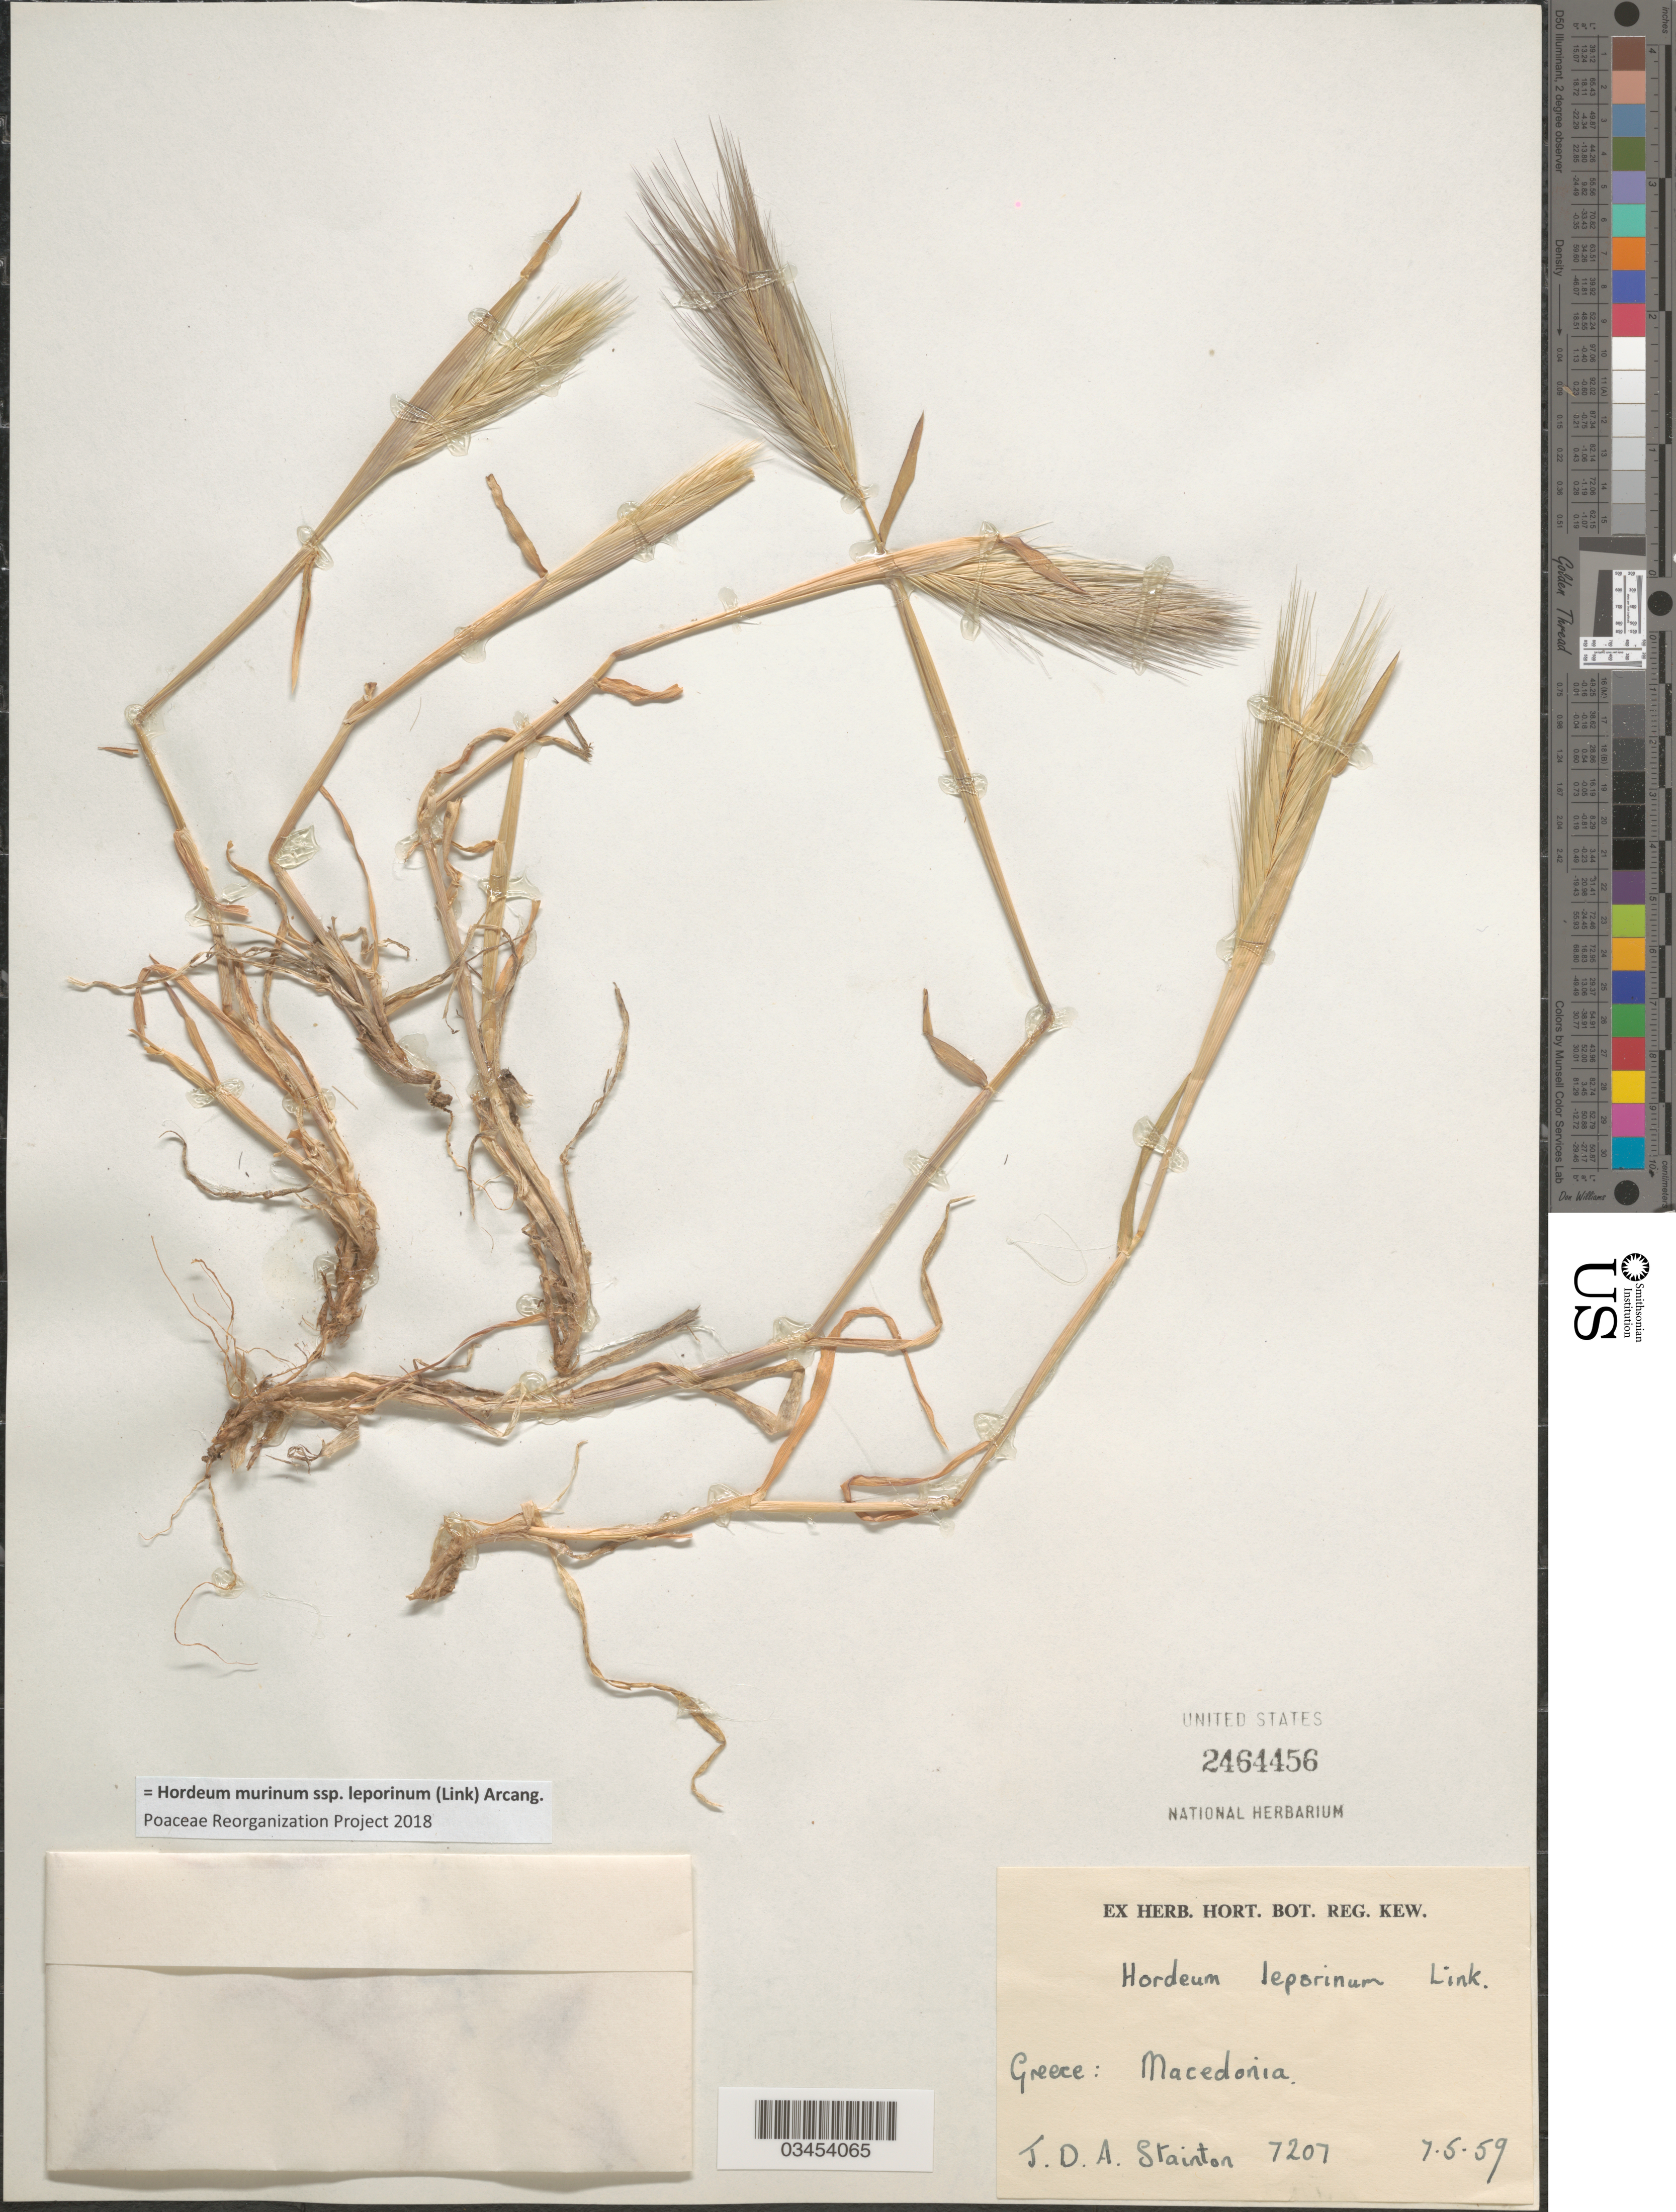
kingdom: Plantae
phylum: Tracheophyta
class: Liliopsida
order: Poales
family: Poaceae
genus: Hordeum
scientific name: Hordeum murinum subsp. leporinum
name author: (Link) Arcang.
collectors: J. Stainton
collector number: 7207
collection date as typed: Transcribed d/m/y: 7/5/59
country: Greece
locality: Macedonia.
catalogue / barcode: US 2464456